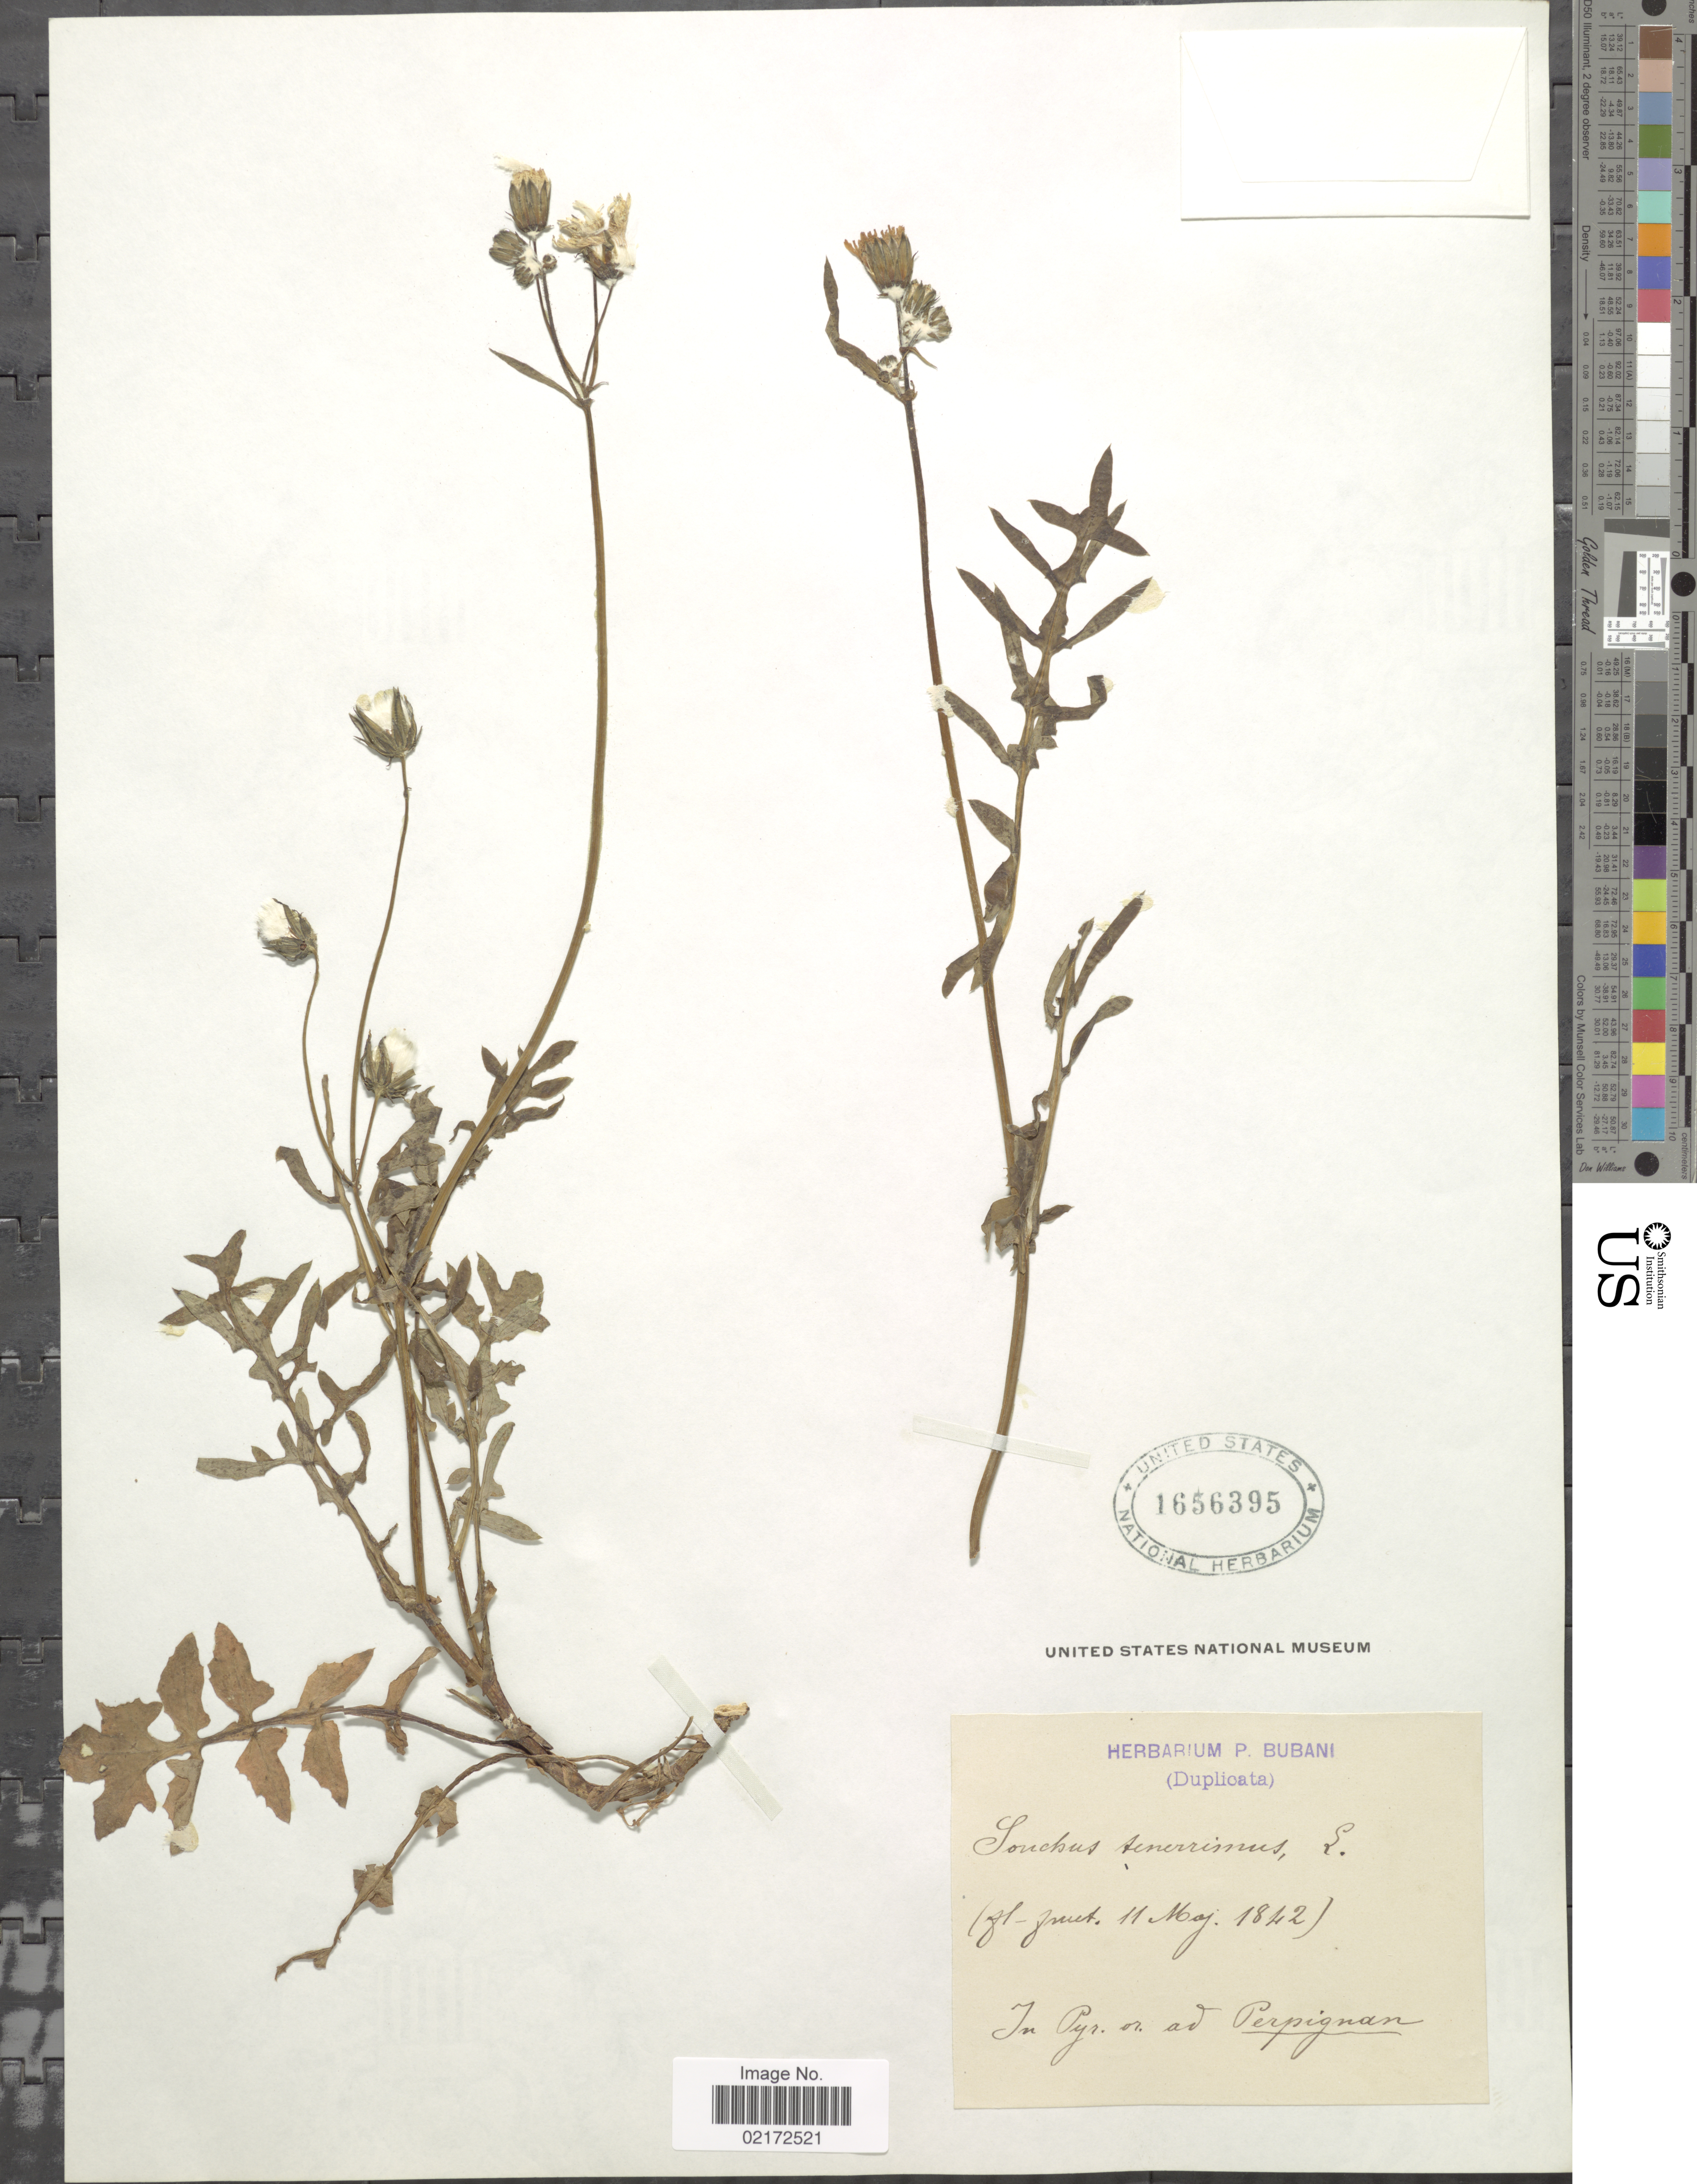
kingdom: Plantae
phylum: Tracheophyta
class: Magnoliopsida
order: Asterales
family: Asteraceae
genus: Sonchus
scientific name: Sonchus tenerrimus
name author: L.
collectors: ex herb. P. Bubani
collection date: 1842-05-11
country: France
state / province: Occitanie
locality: In Pyr. or. ad Perpignan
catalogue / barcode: US 1656395